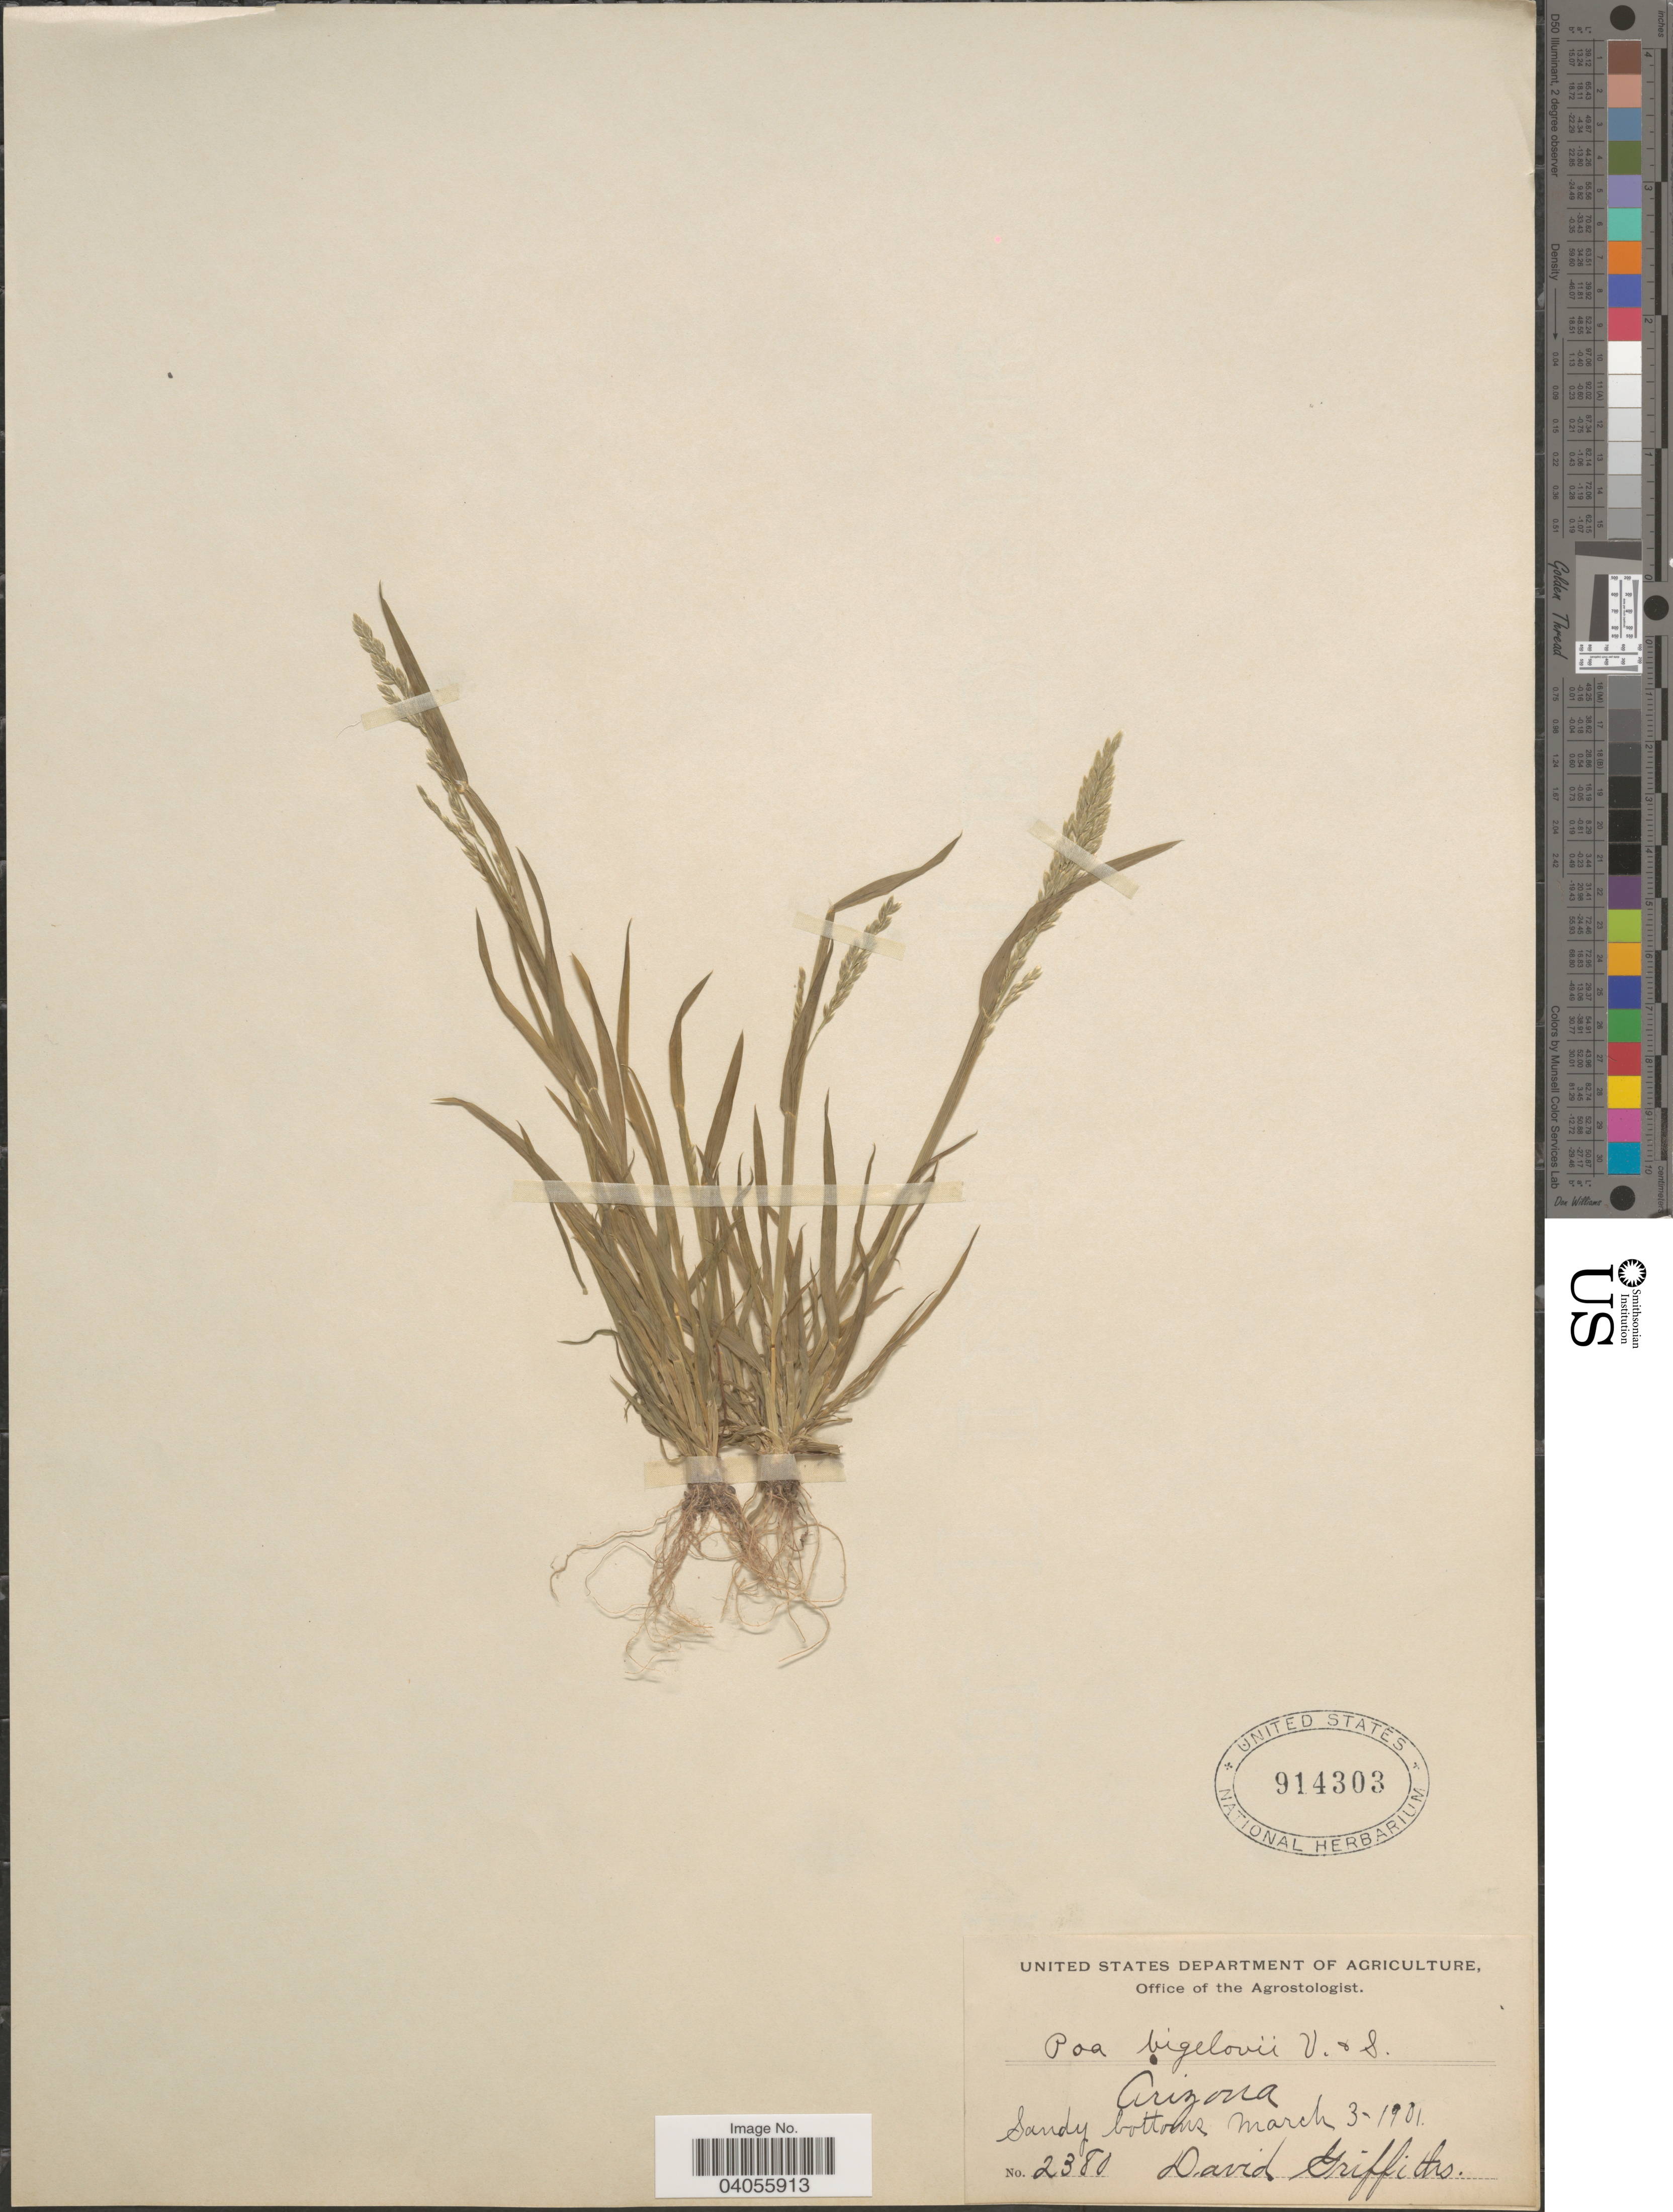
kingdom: Plantae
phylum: Tracheophyta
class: Liliopsida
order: Poales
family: Poaceae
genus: Poa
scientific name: Poa bigelovii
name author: Vasey & Scribn.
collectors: D. Griffiths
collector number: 2380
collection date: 1901-03-03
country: United States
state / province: Arizona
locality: Sandy bottoms.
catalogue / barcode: US 914303